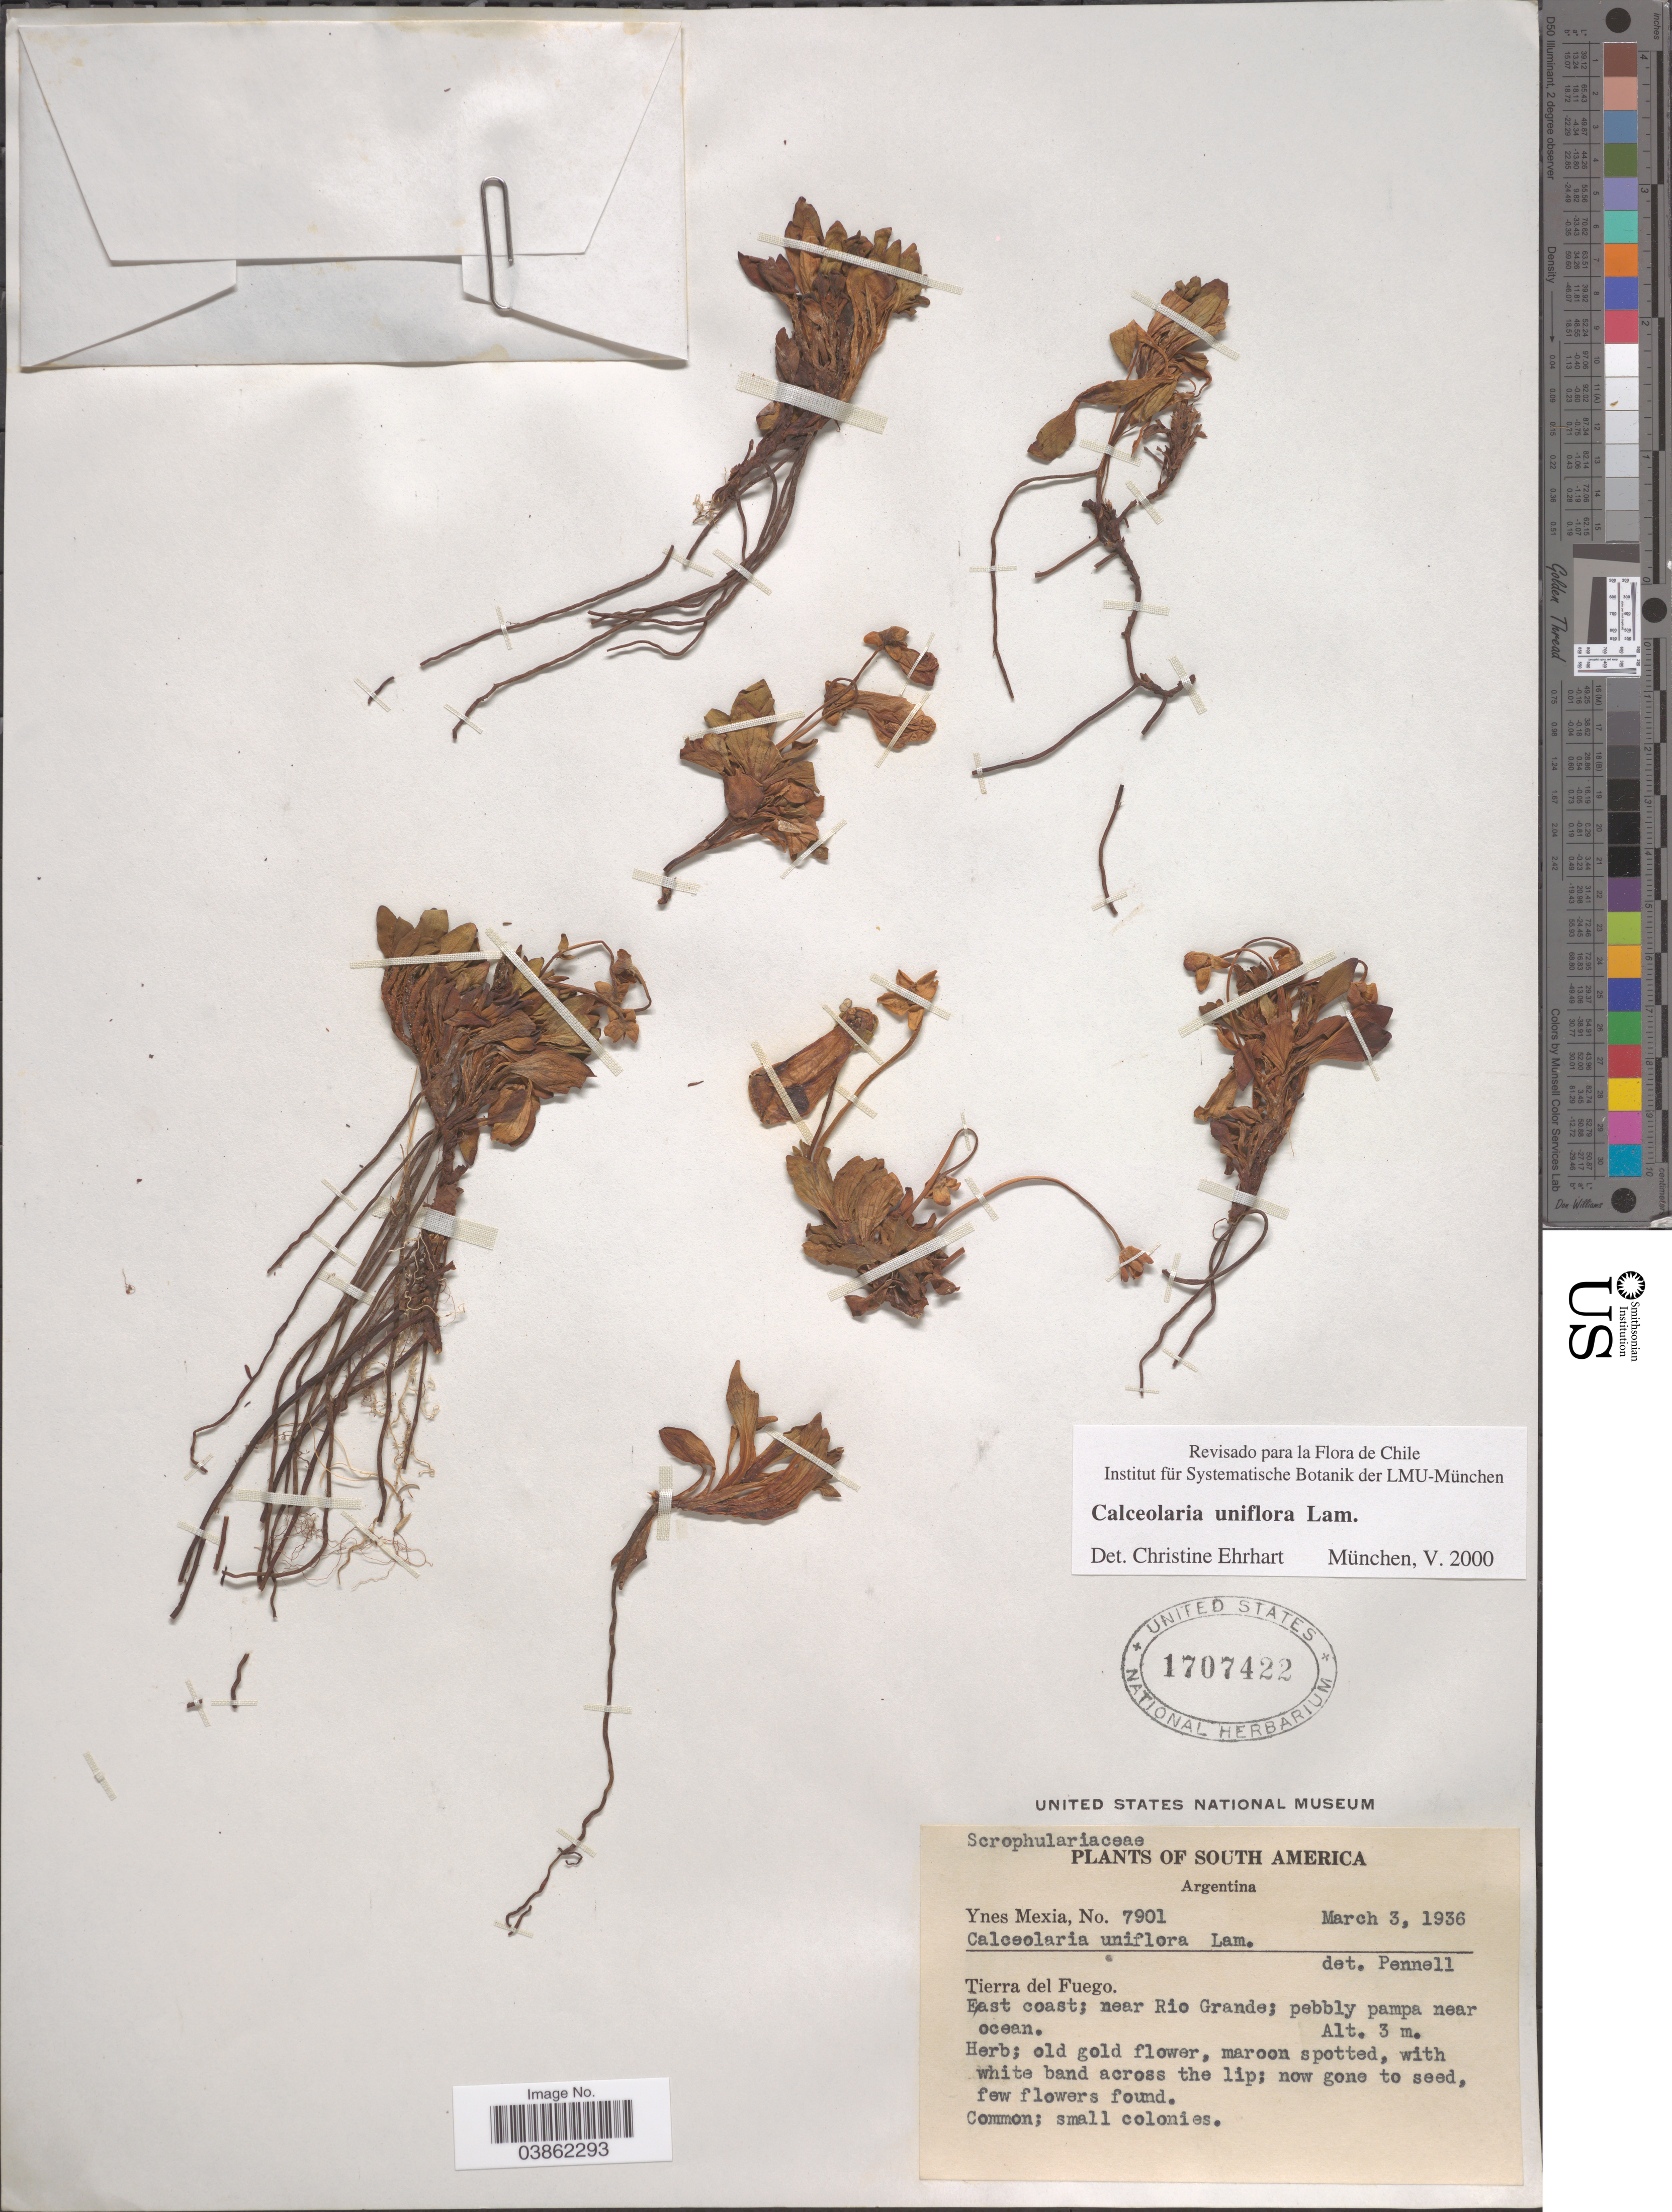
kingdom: Plantae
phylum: Tracheophyta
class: Magnoliopsida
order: Lamiales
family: Calceolariaceae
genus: Calceolaria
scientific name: Calceolaria uniflora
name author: Lam.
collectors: Y. Mexia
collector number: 7901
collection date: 1936-03-03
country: Argentina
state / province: Tierra del Fuego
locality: East coast; near Rio Grande.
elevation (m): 3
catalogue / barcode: US 1707422